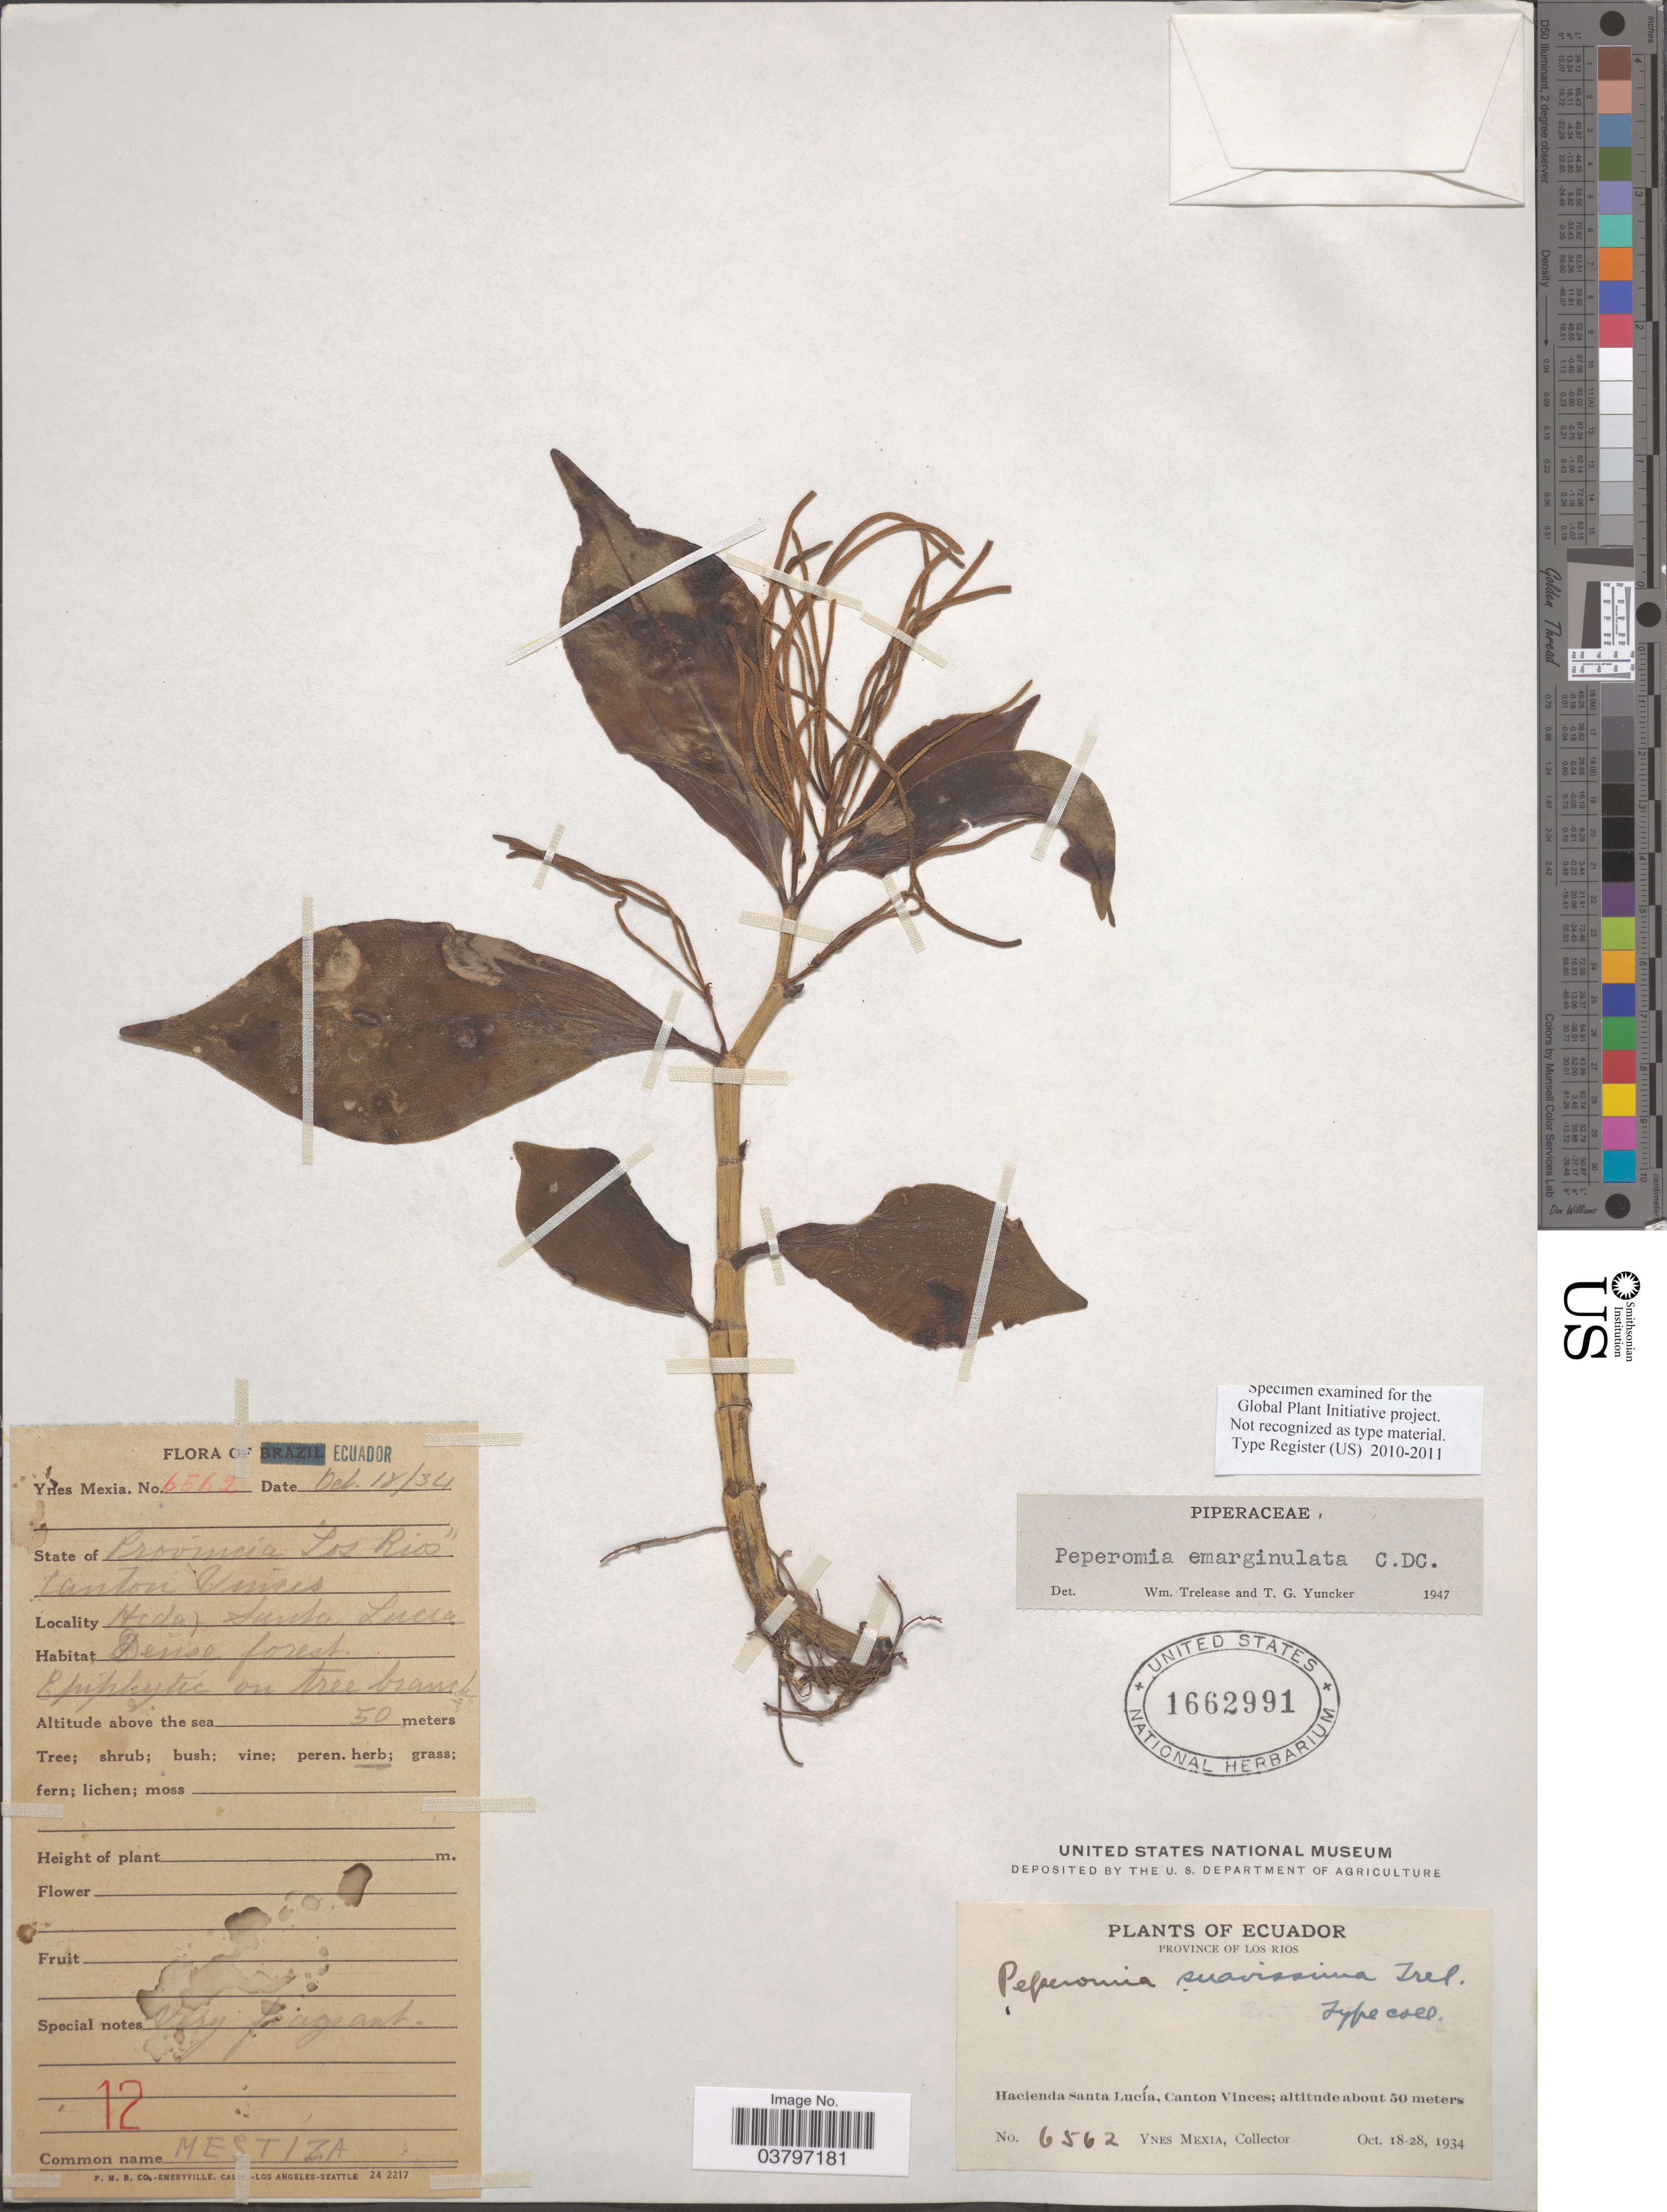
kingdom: Plantae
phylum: Tracheophyta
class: Magnoliopsida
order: Piperales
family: Piperaceae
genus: Peperomia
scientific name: Peperomia chimboana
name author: C. DC.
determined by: Jiménez, José Estaban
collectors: Y. Mexia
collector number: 6562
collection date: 1934-10-18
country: Ecuador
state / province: Los Ríos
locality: Hacienda Santa Lucía, Canton Vinces.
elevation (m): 50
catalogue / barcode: US 1662991